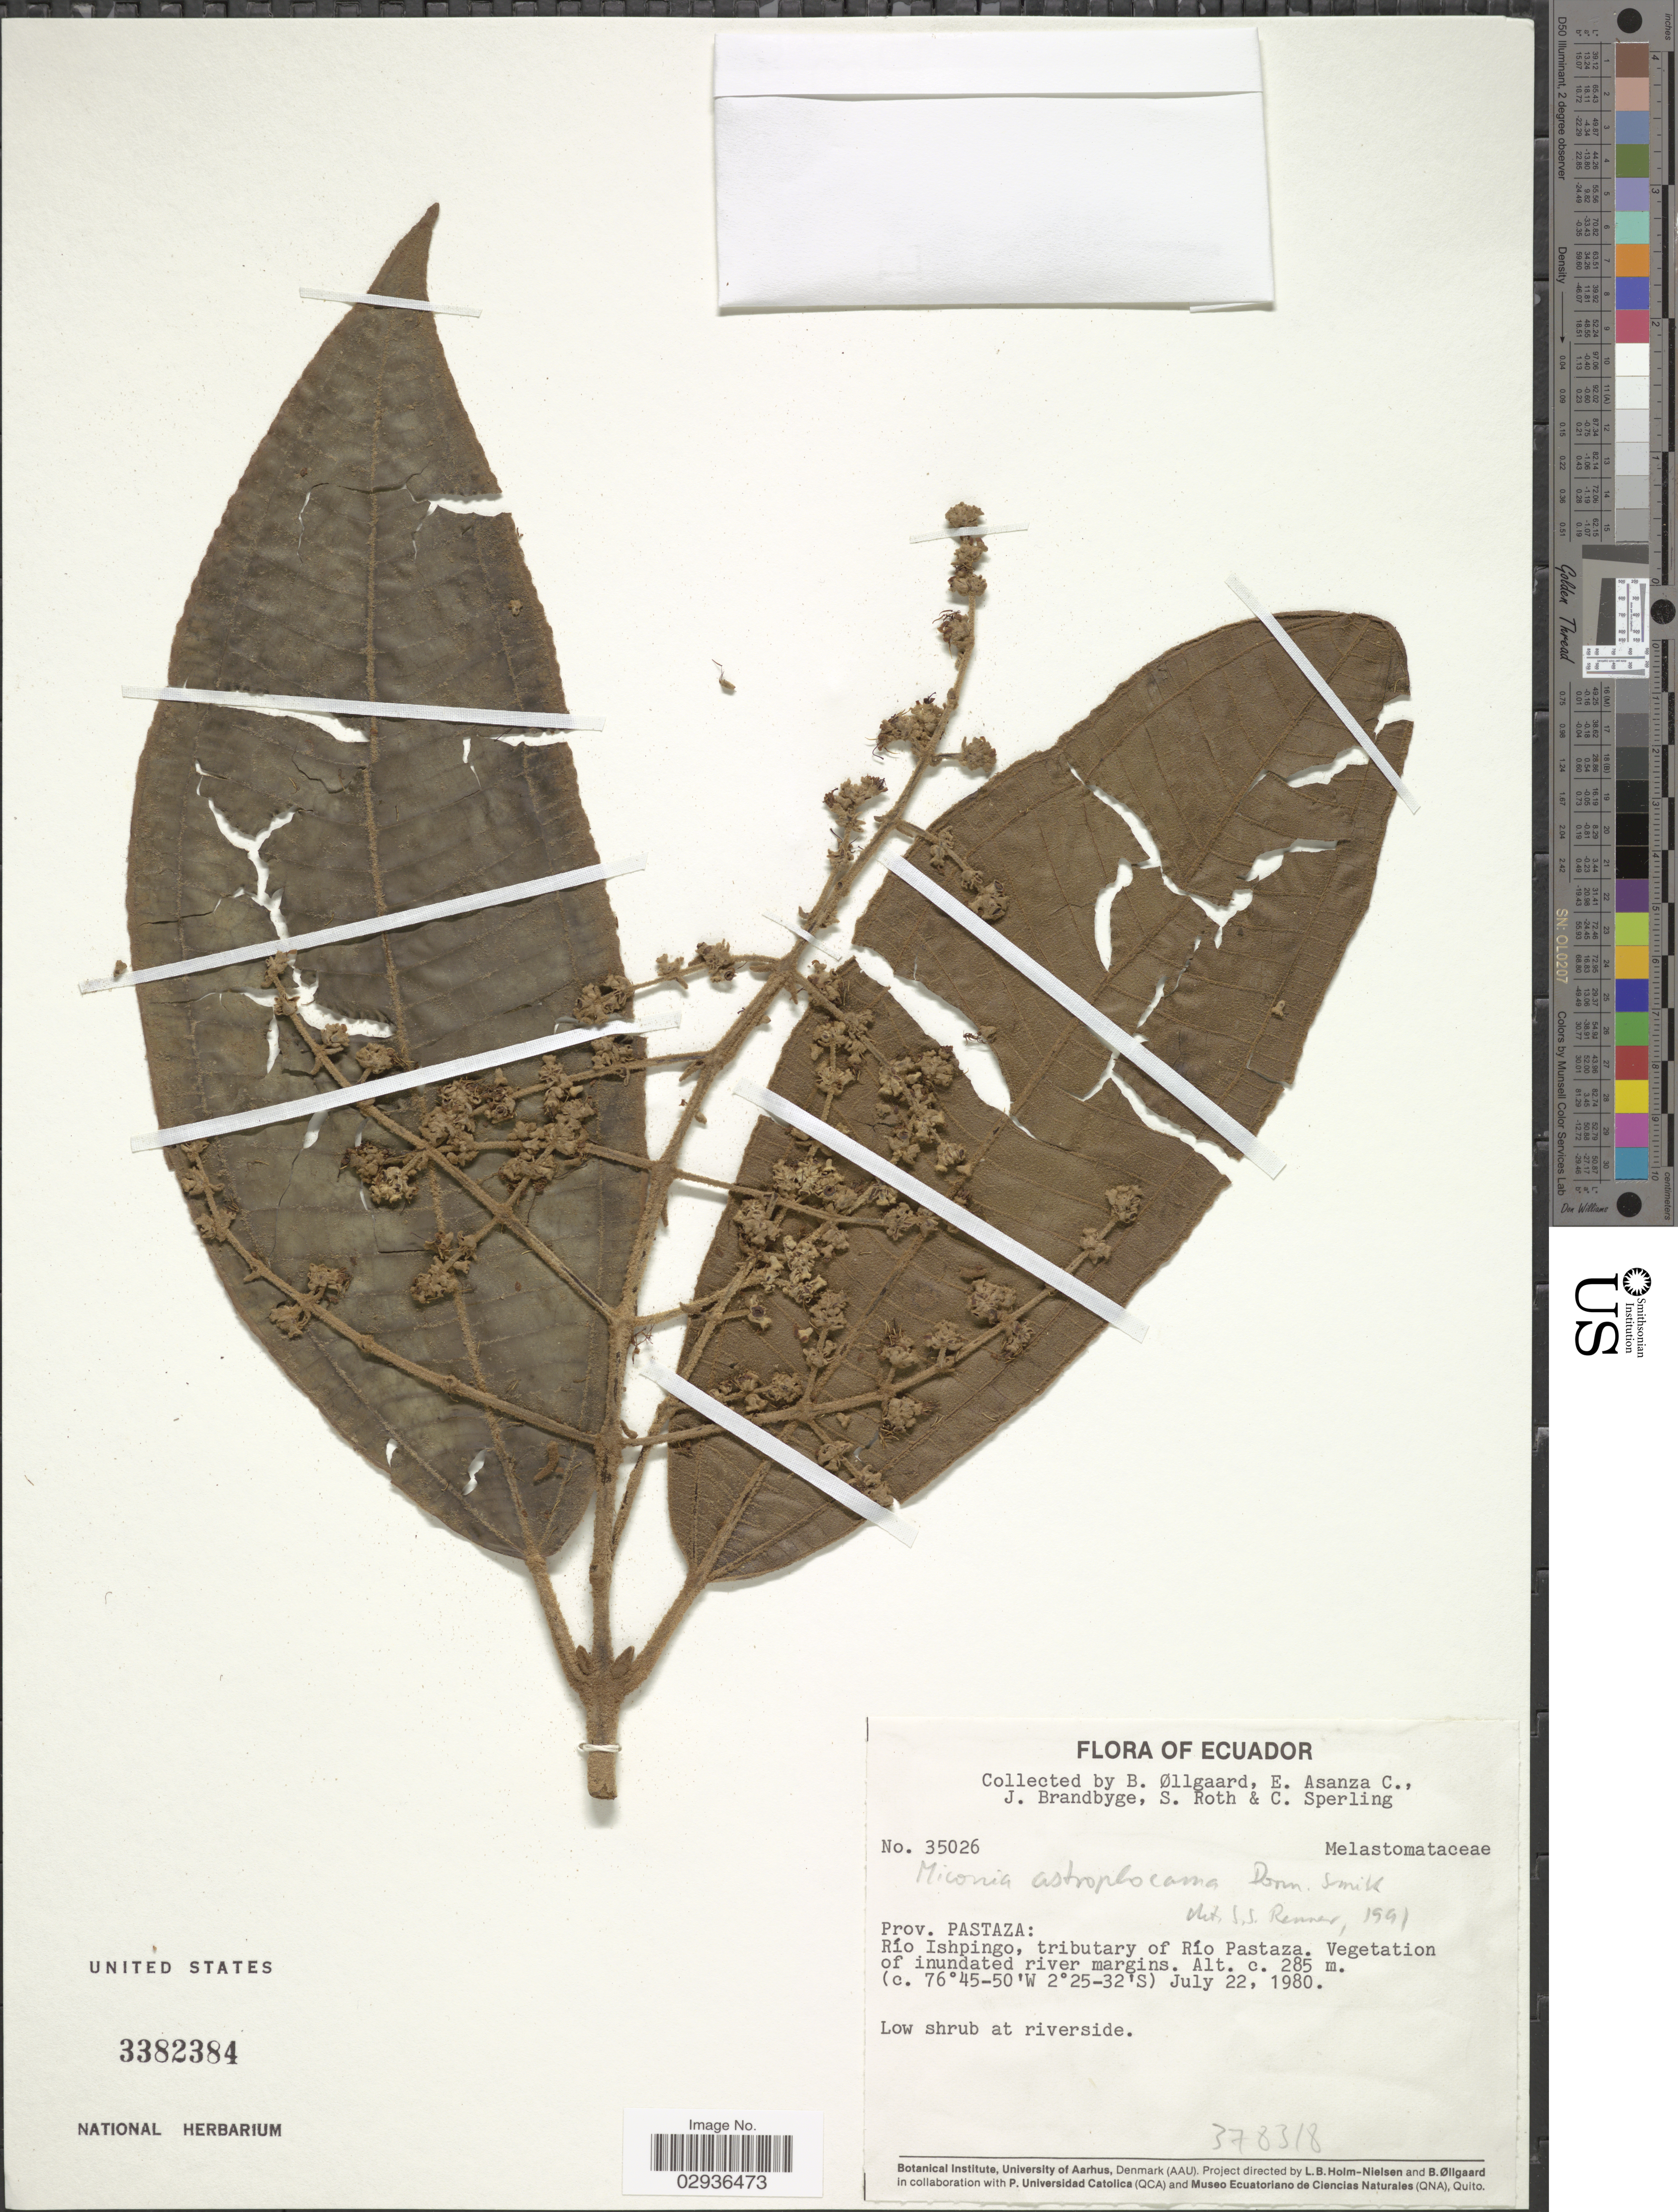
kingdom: Plantae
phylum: Tracheophyta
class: Magnoliopsida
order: Myrtales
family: Melastomataceae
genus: Miconia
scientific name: Miconia astroplocama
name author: Donn. Sm.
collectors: B. Øllgaard, E. Asanza C., J. Brandbyge, S. Roth & C. Sperling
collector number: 35026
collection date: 1980-07-22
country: Ecuador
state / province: Pastaza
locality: Río Ishpingo, tributary of Río Pastaza.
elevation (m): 285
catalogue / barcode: US 3382384